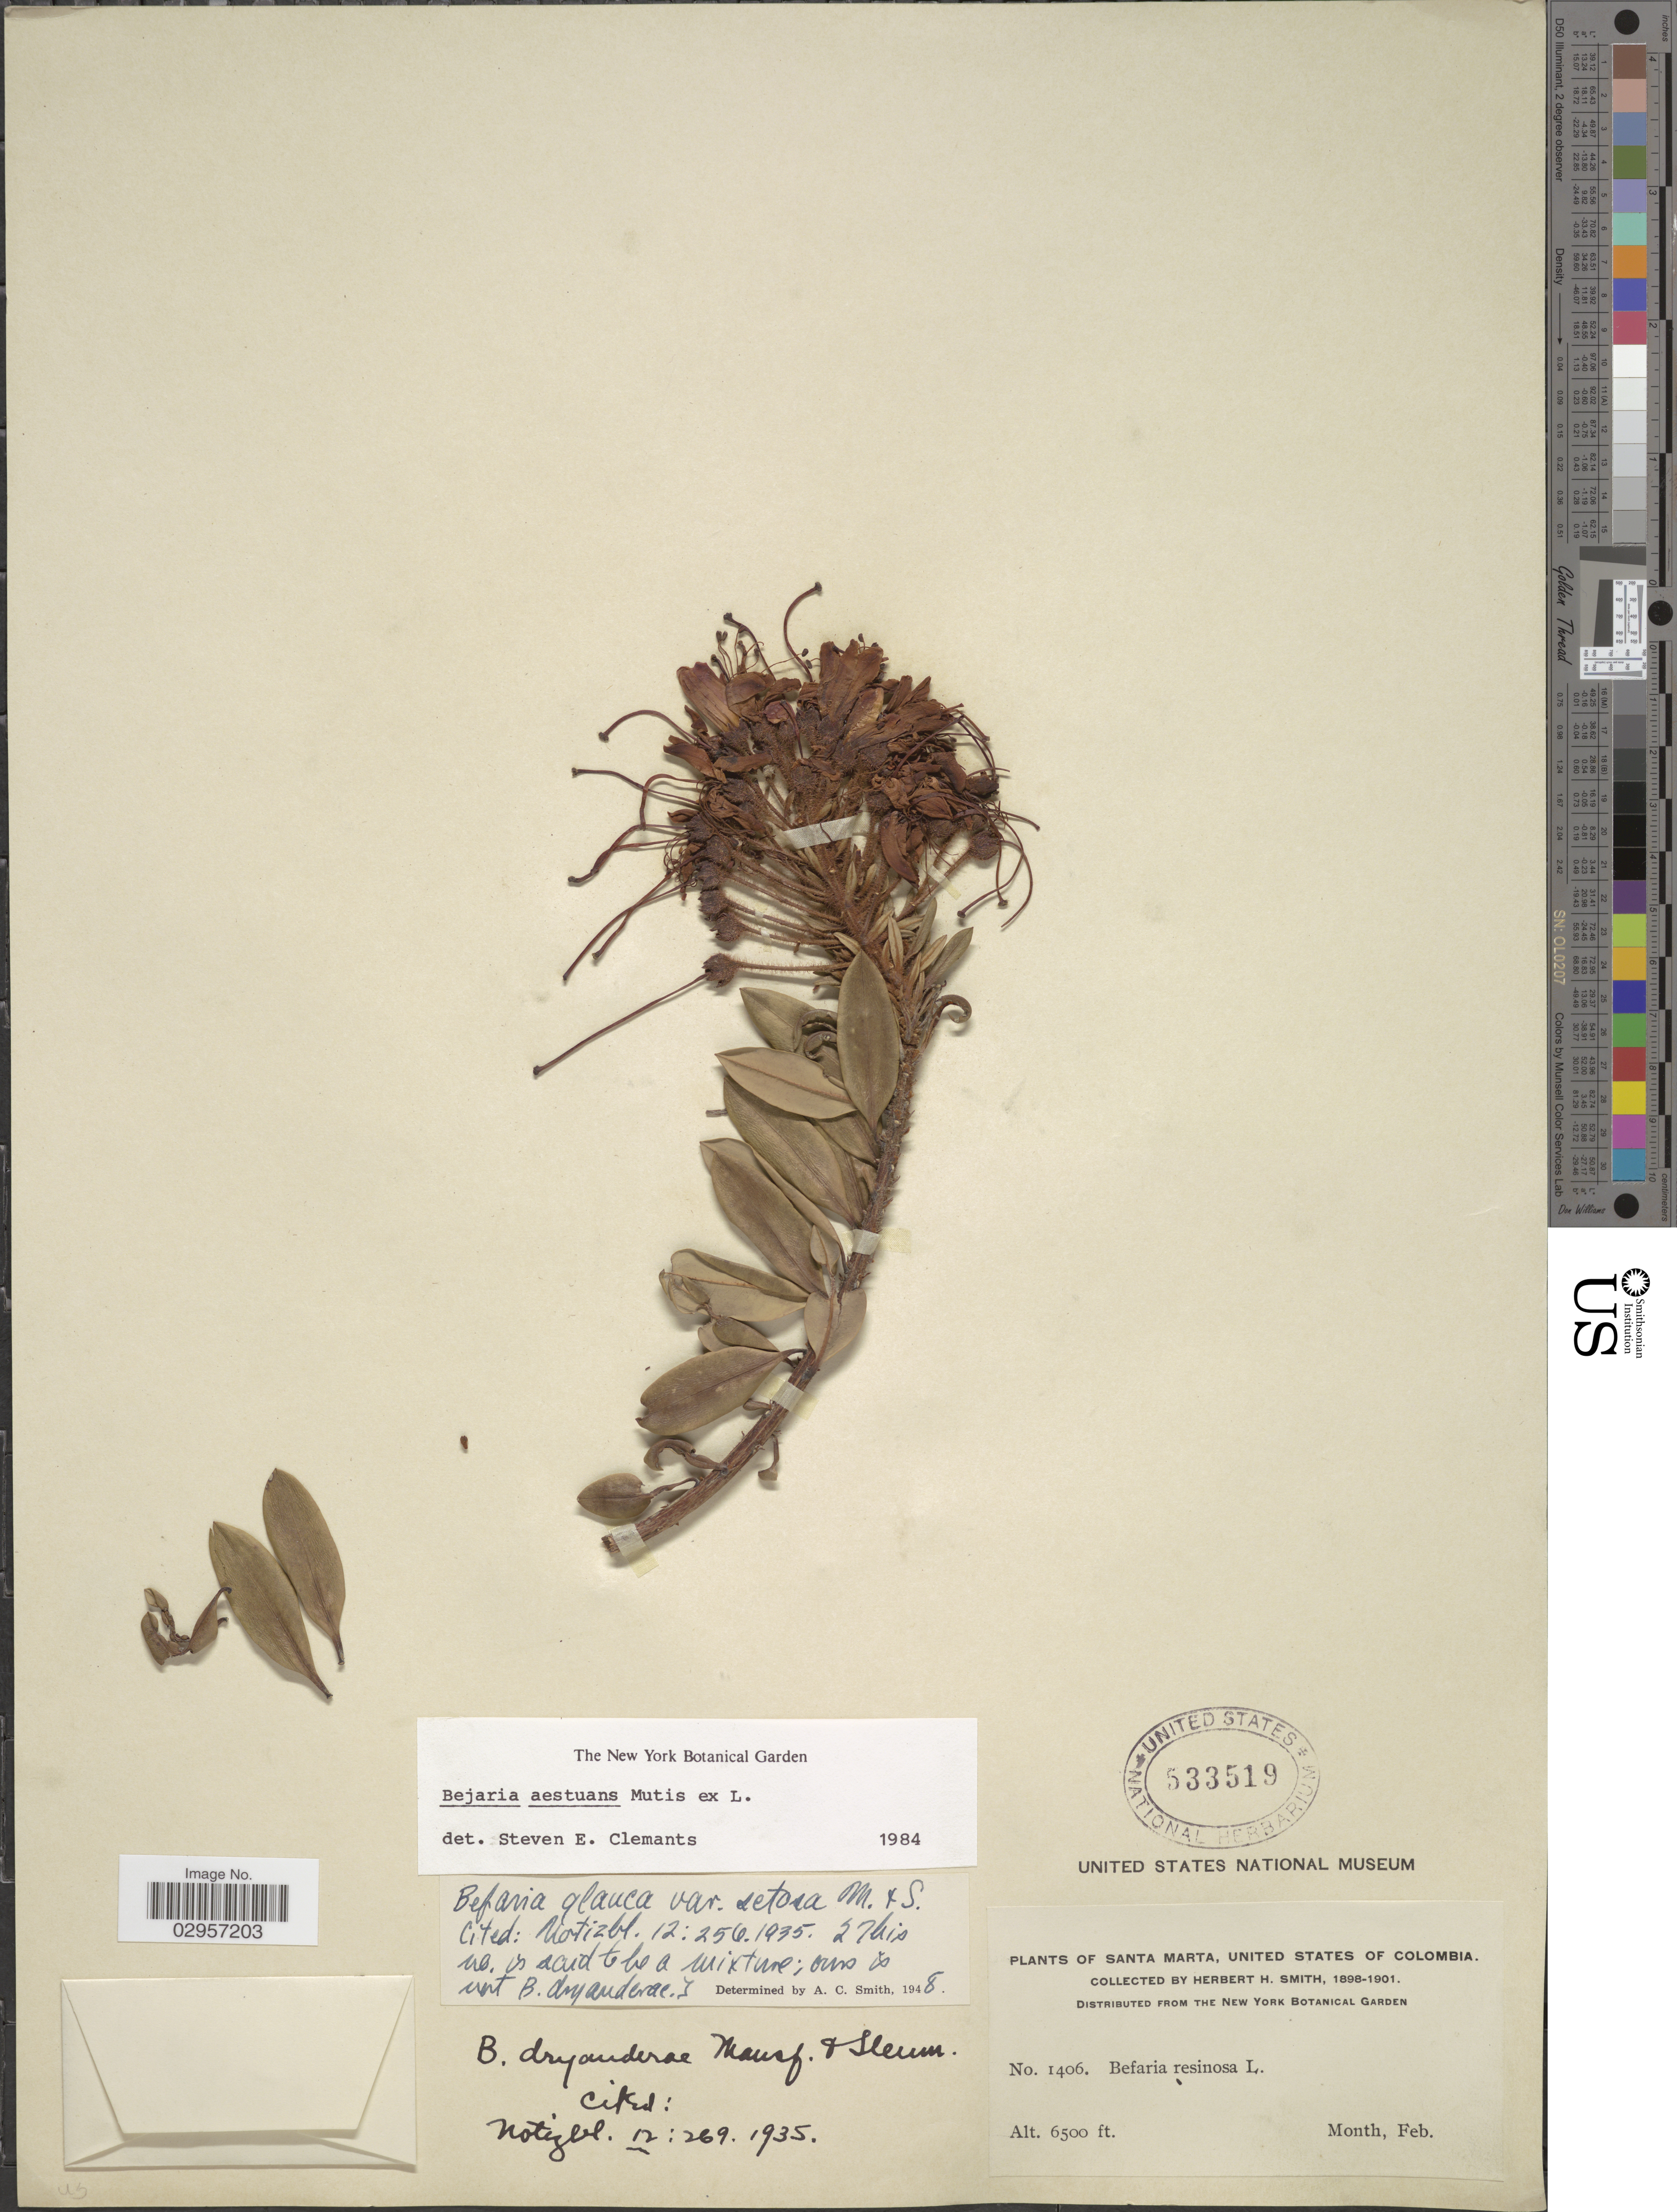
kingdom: Plantae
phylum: Tracheophyta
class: Magnoliopsida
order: Ericales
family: Ericaceae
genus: Befaria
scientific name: Befaria aestuans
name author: Mutis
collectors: Herbert H. Smith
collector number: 1406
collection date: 1898-02/1901-02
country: Colombia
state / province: Magdalena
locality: Santa Marta, United States of Colombia.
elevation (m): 1981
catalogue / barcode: US 533519